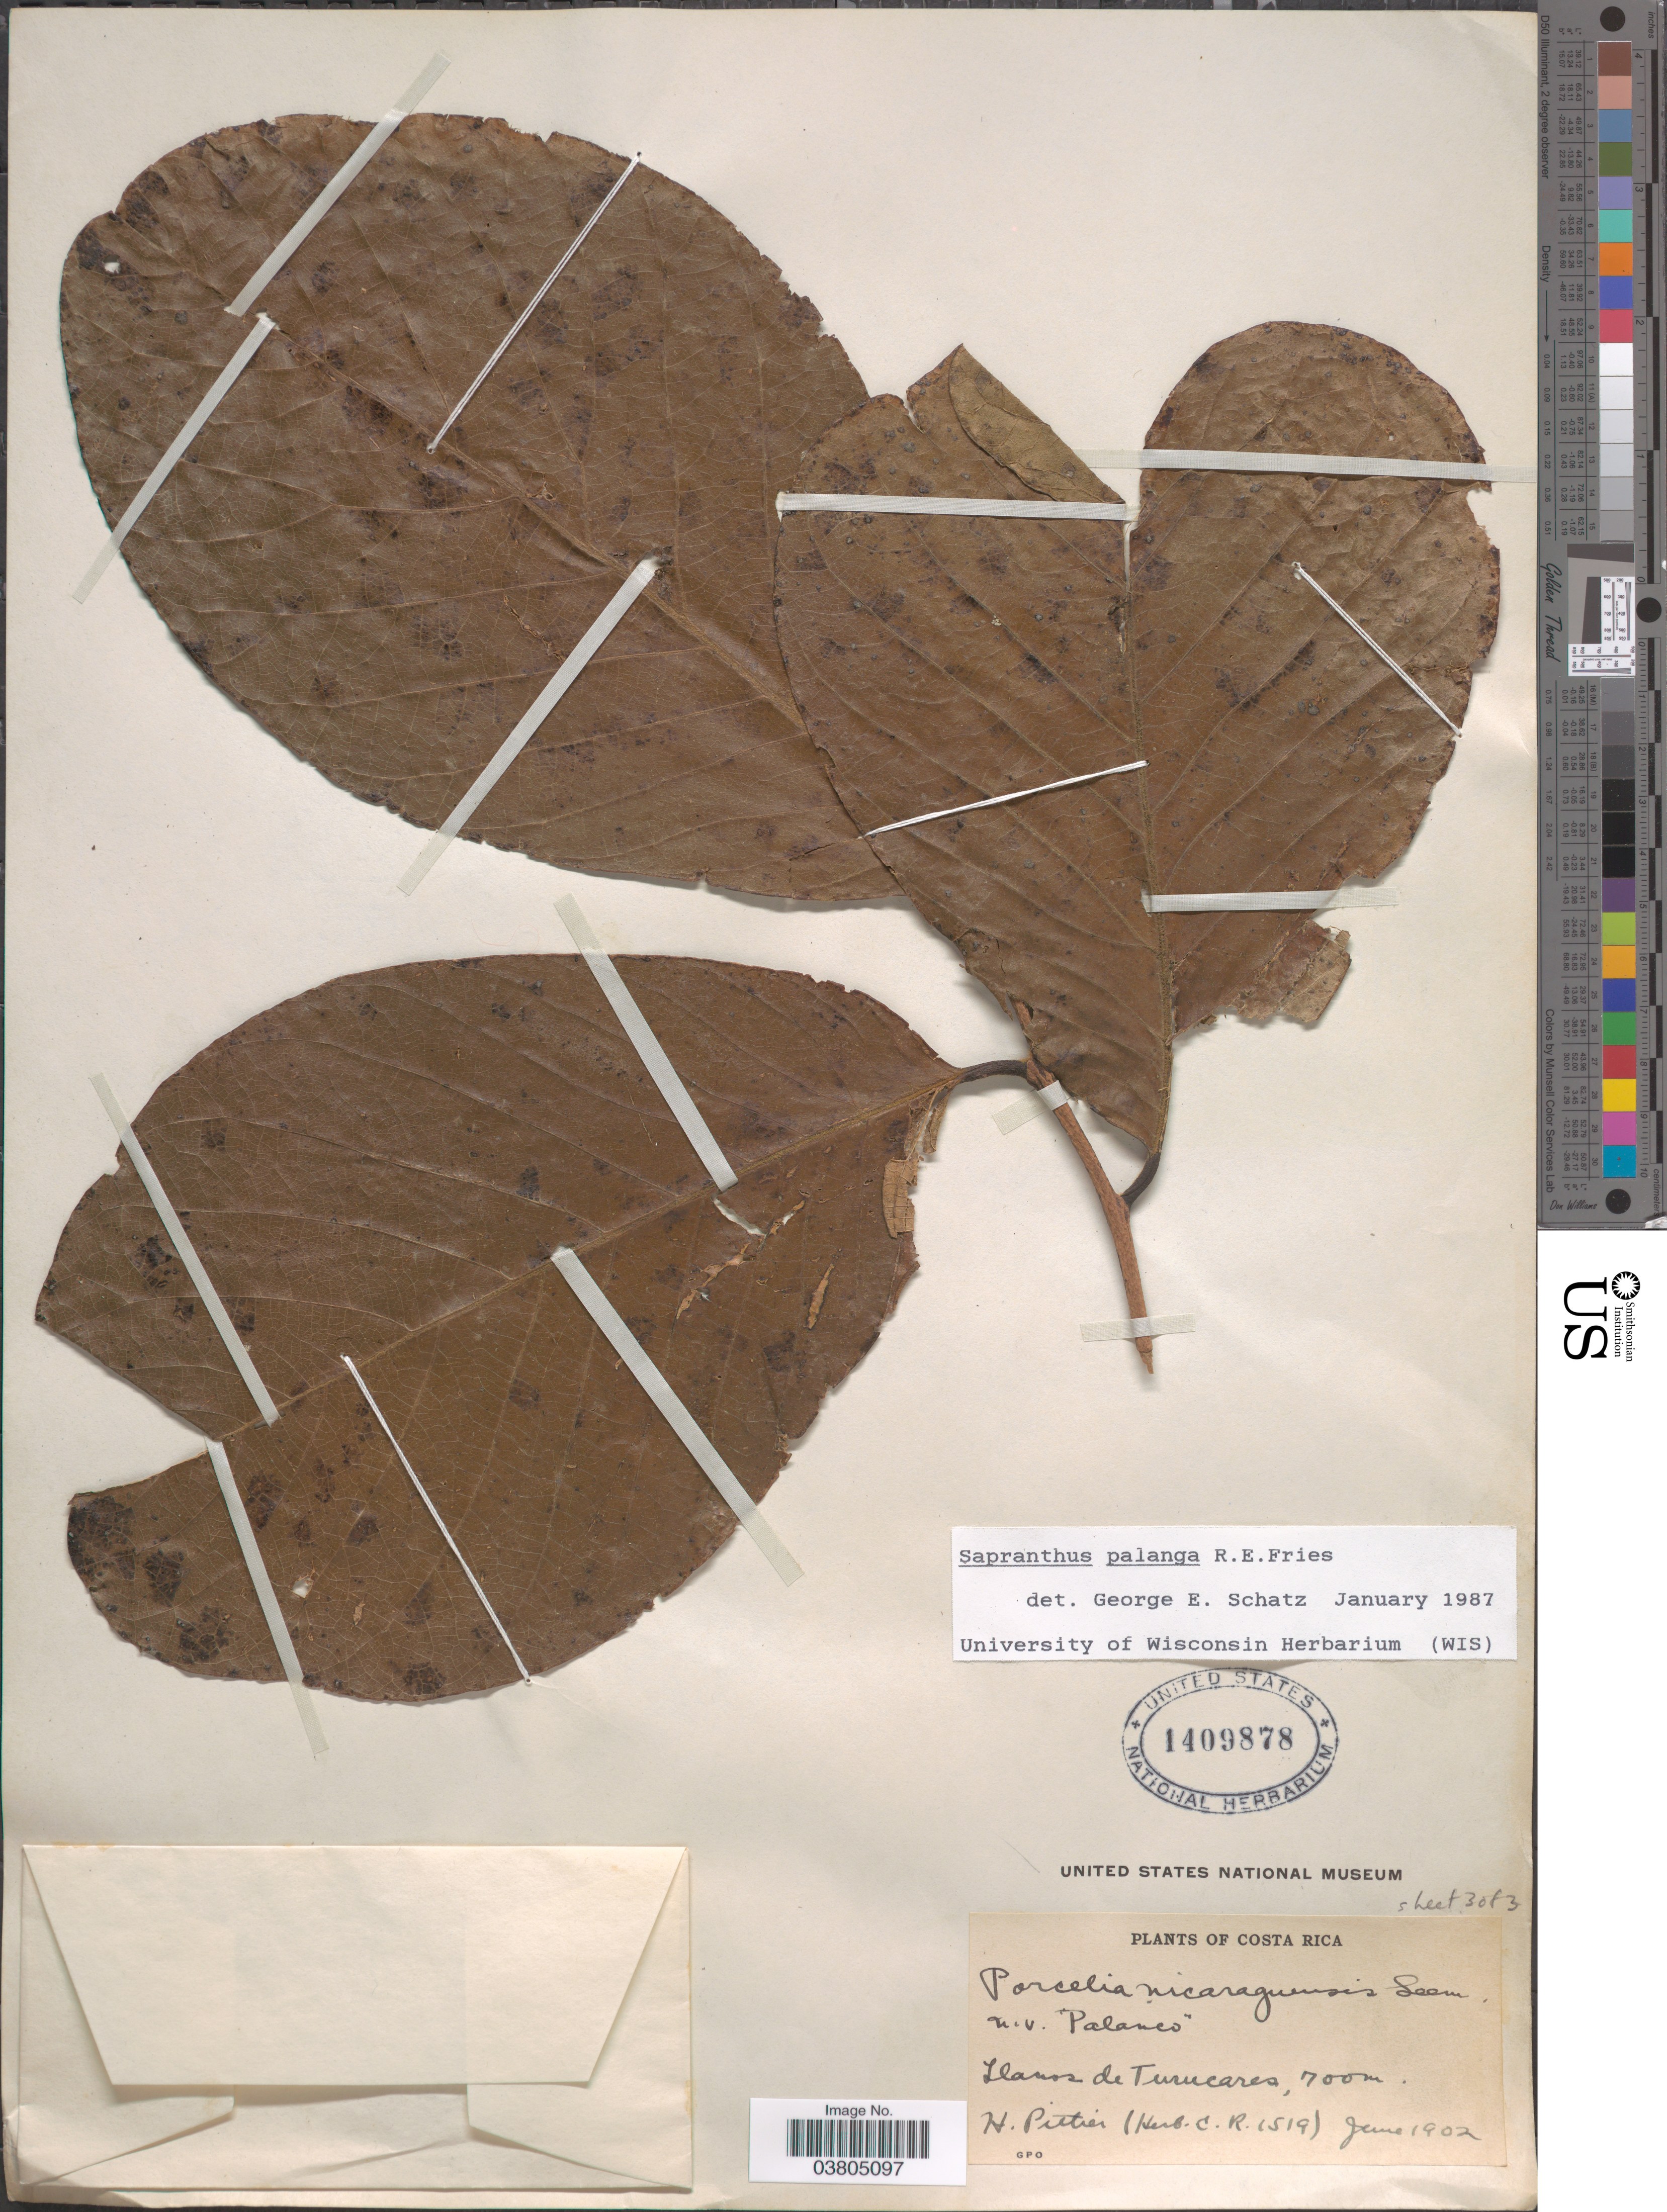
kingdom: Plantae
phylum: Tracheophyta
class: Magnoliopsida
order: Magnoliales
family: Annonaceae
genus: Sapranthus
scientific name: Sapranthus palanga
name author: R.E. Fr.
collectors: H. F. Pittier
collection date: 1902-06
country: Costa Rica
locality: Llanos de Turucares.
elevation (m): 700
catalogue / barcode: US 1409878